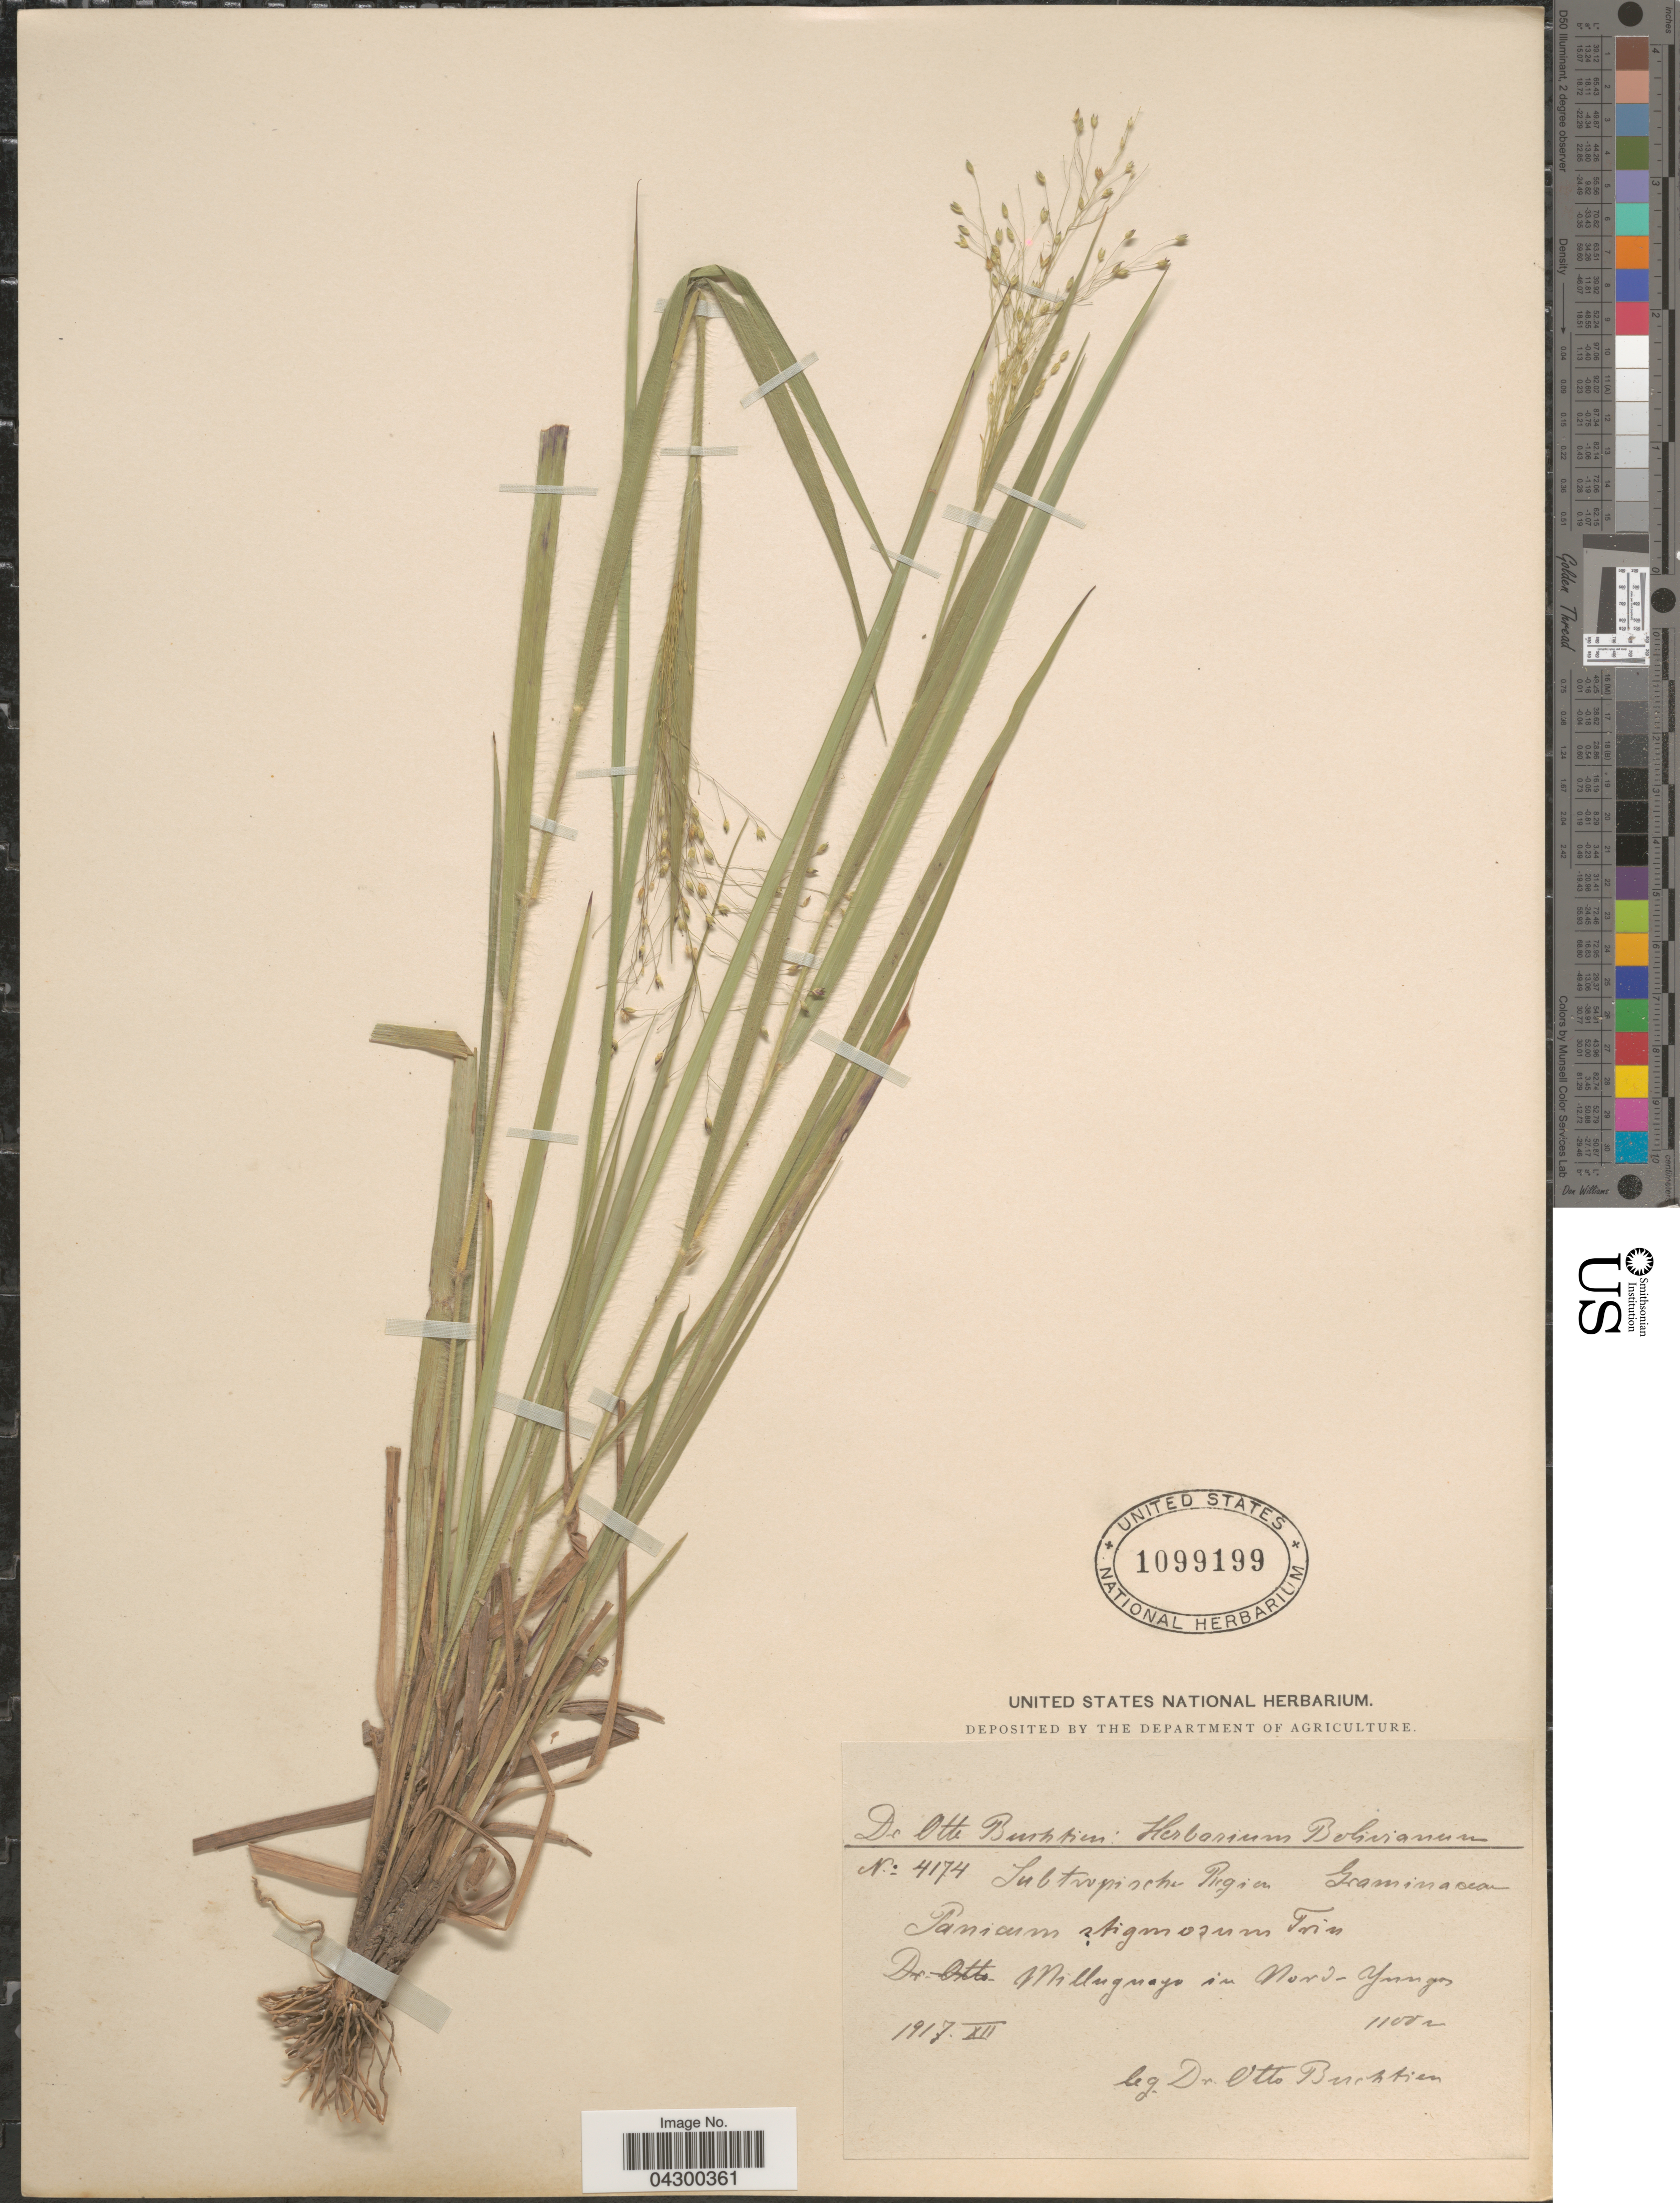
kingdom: Plantae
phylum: Tracheophyta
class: Liliopsida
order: Poales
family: Poaceae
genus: Panicum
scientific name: Panicum quadriglume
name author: (Döll) Hitchc.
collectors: O. Buchtien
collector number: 4174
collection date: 1917-12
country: Bolivia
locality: Subtropische Region. Milluguaya in Nord-Yungas.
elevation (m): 1100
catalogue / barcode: US 1099199